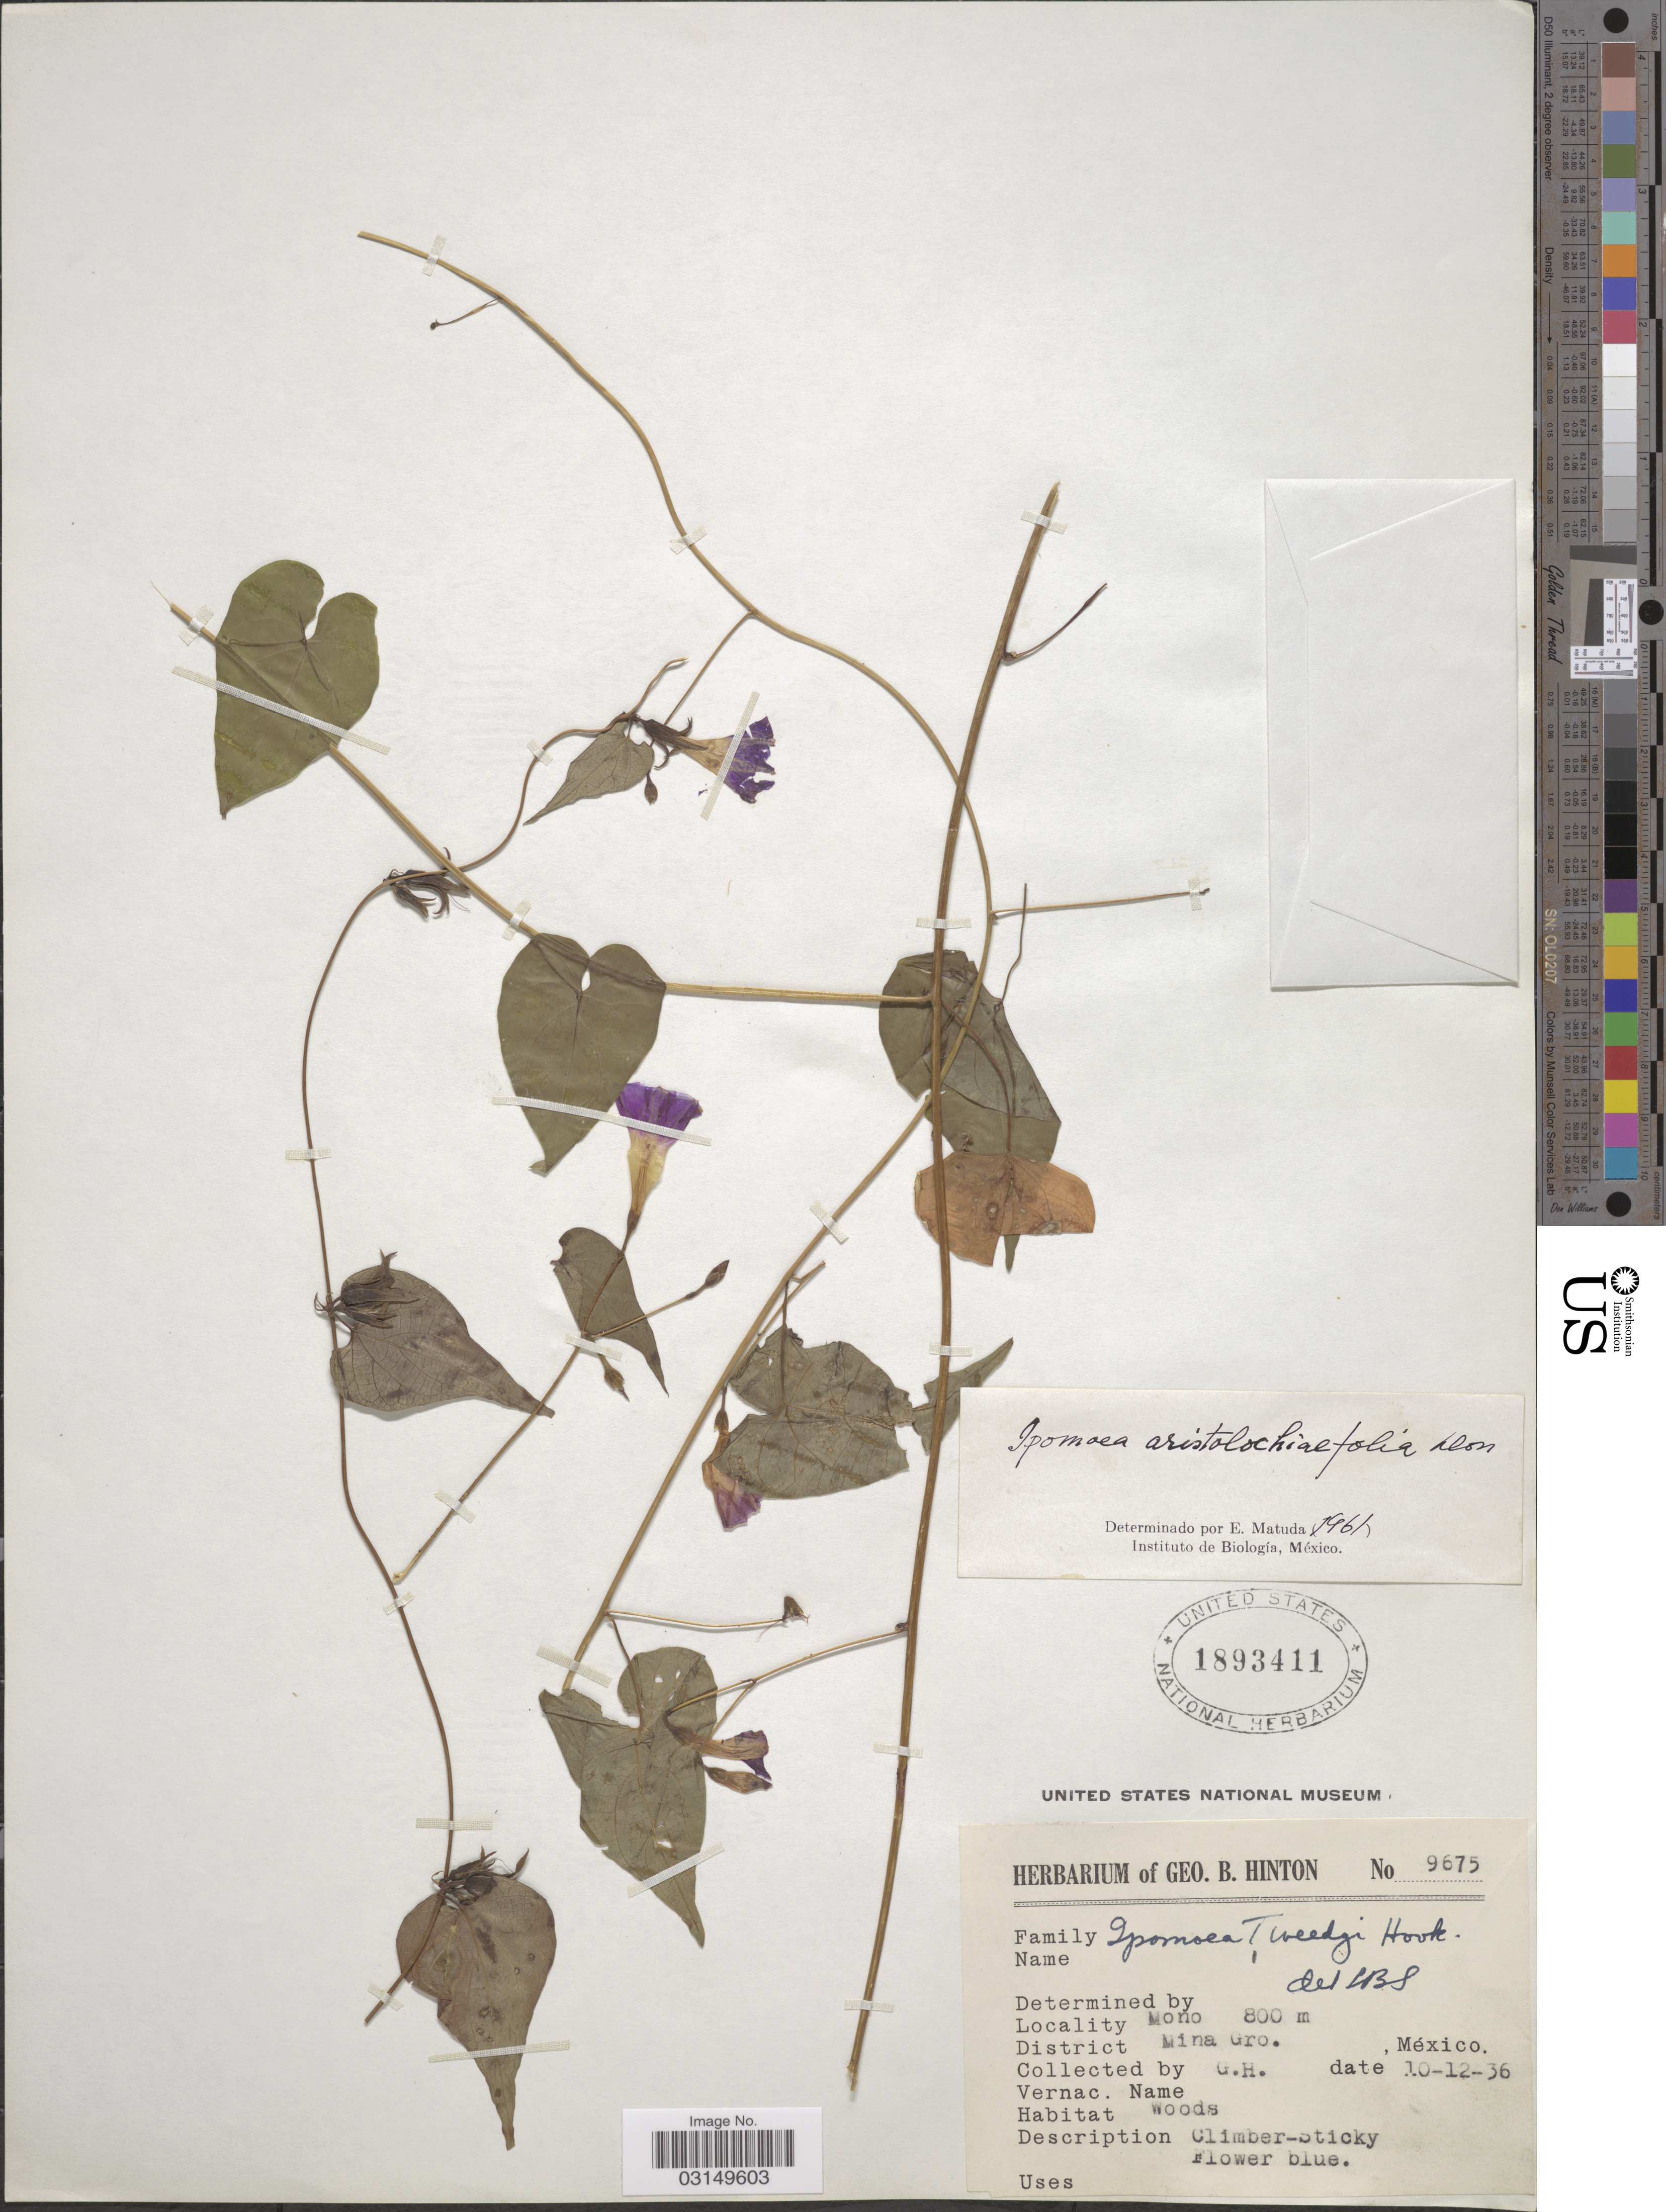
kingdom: Plantae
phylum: Tracheophyta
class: Magnoliopsida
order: Solanales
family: Convolvulaceae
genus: Ipomoea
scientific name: Ipomoea aristolochiifolia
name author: G. Don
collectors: G. B. Hinton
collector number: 9675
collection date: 1936-12-10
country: Mexico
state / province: Guerrero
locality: Mono, District Mina.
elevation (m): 800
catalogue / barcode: US 1893411